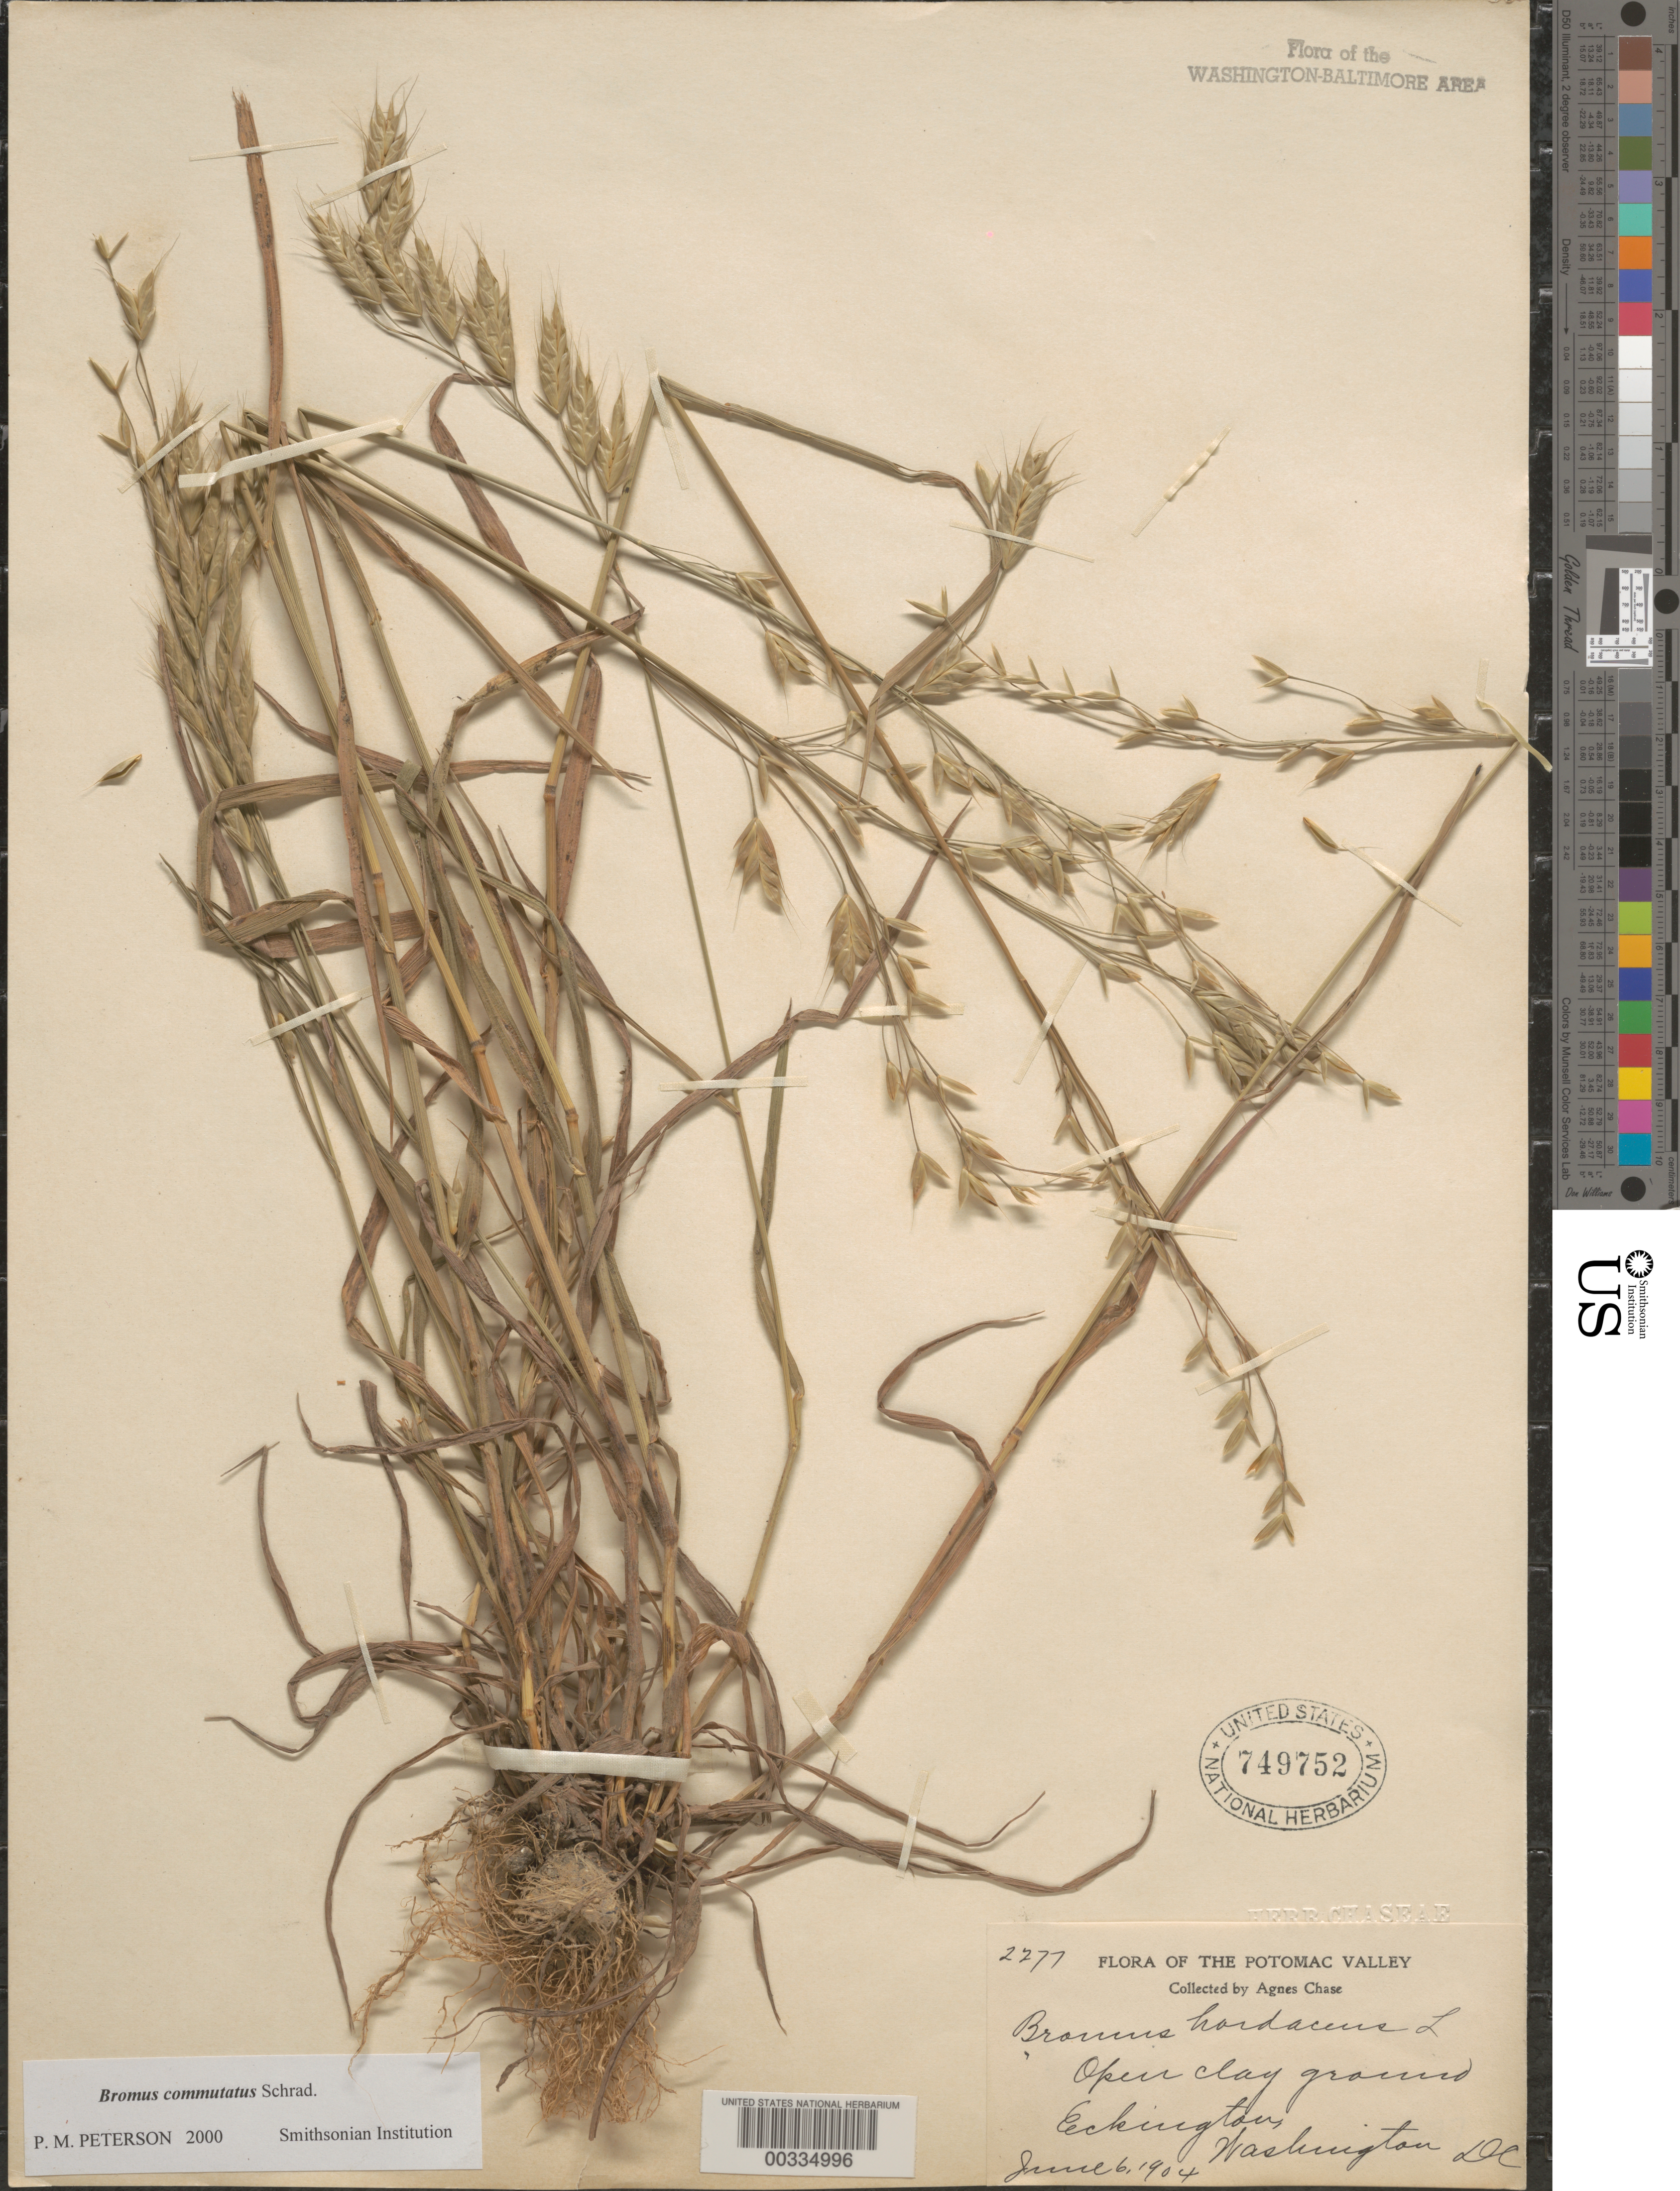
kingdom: Plantae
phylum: Tracheophyta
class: Liliopsida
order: Poales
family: Poaceae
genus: Bromus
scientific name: Bromus commutatus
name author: Schrad.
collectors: A. Chase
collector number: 2277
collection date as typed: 06 Jun 1904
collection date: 1904-06-06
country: United States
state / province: District of Columbia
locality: Eckington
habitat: Open clay ground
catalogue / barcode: US 749752